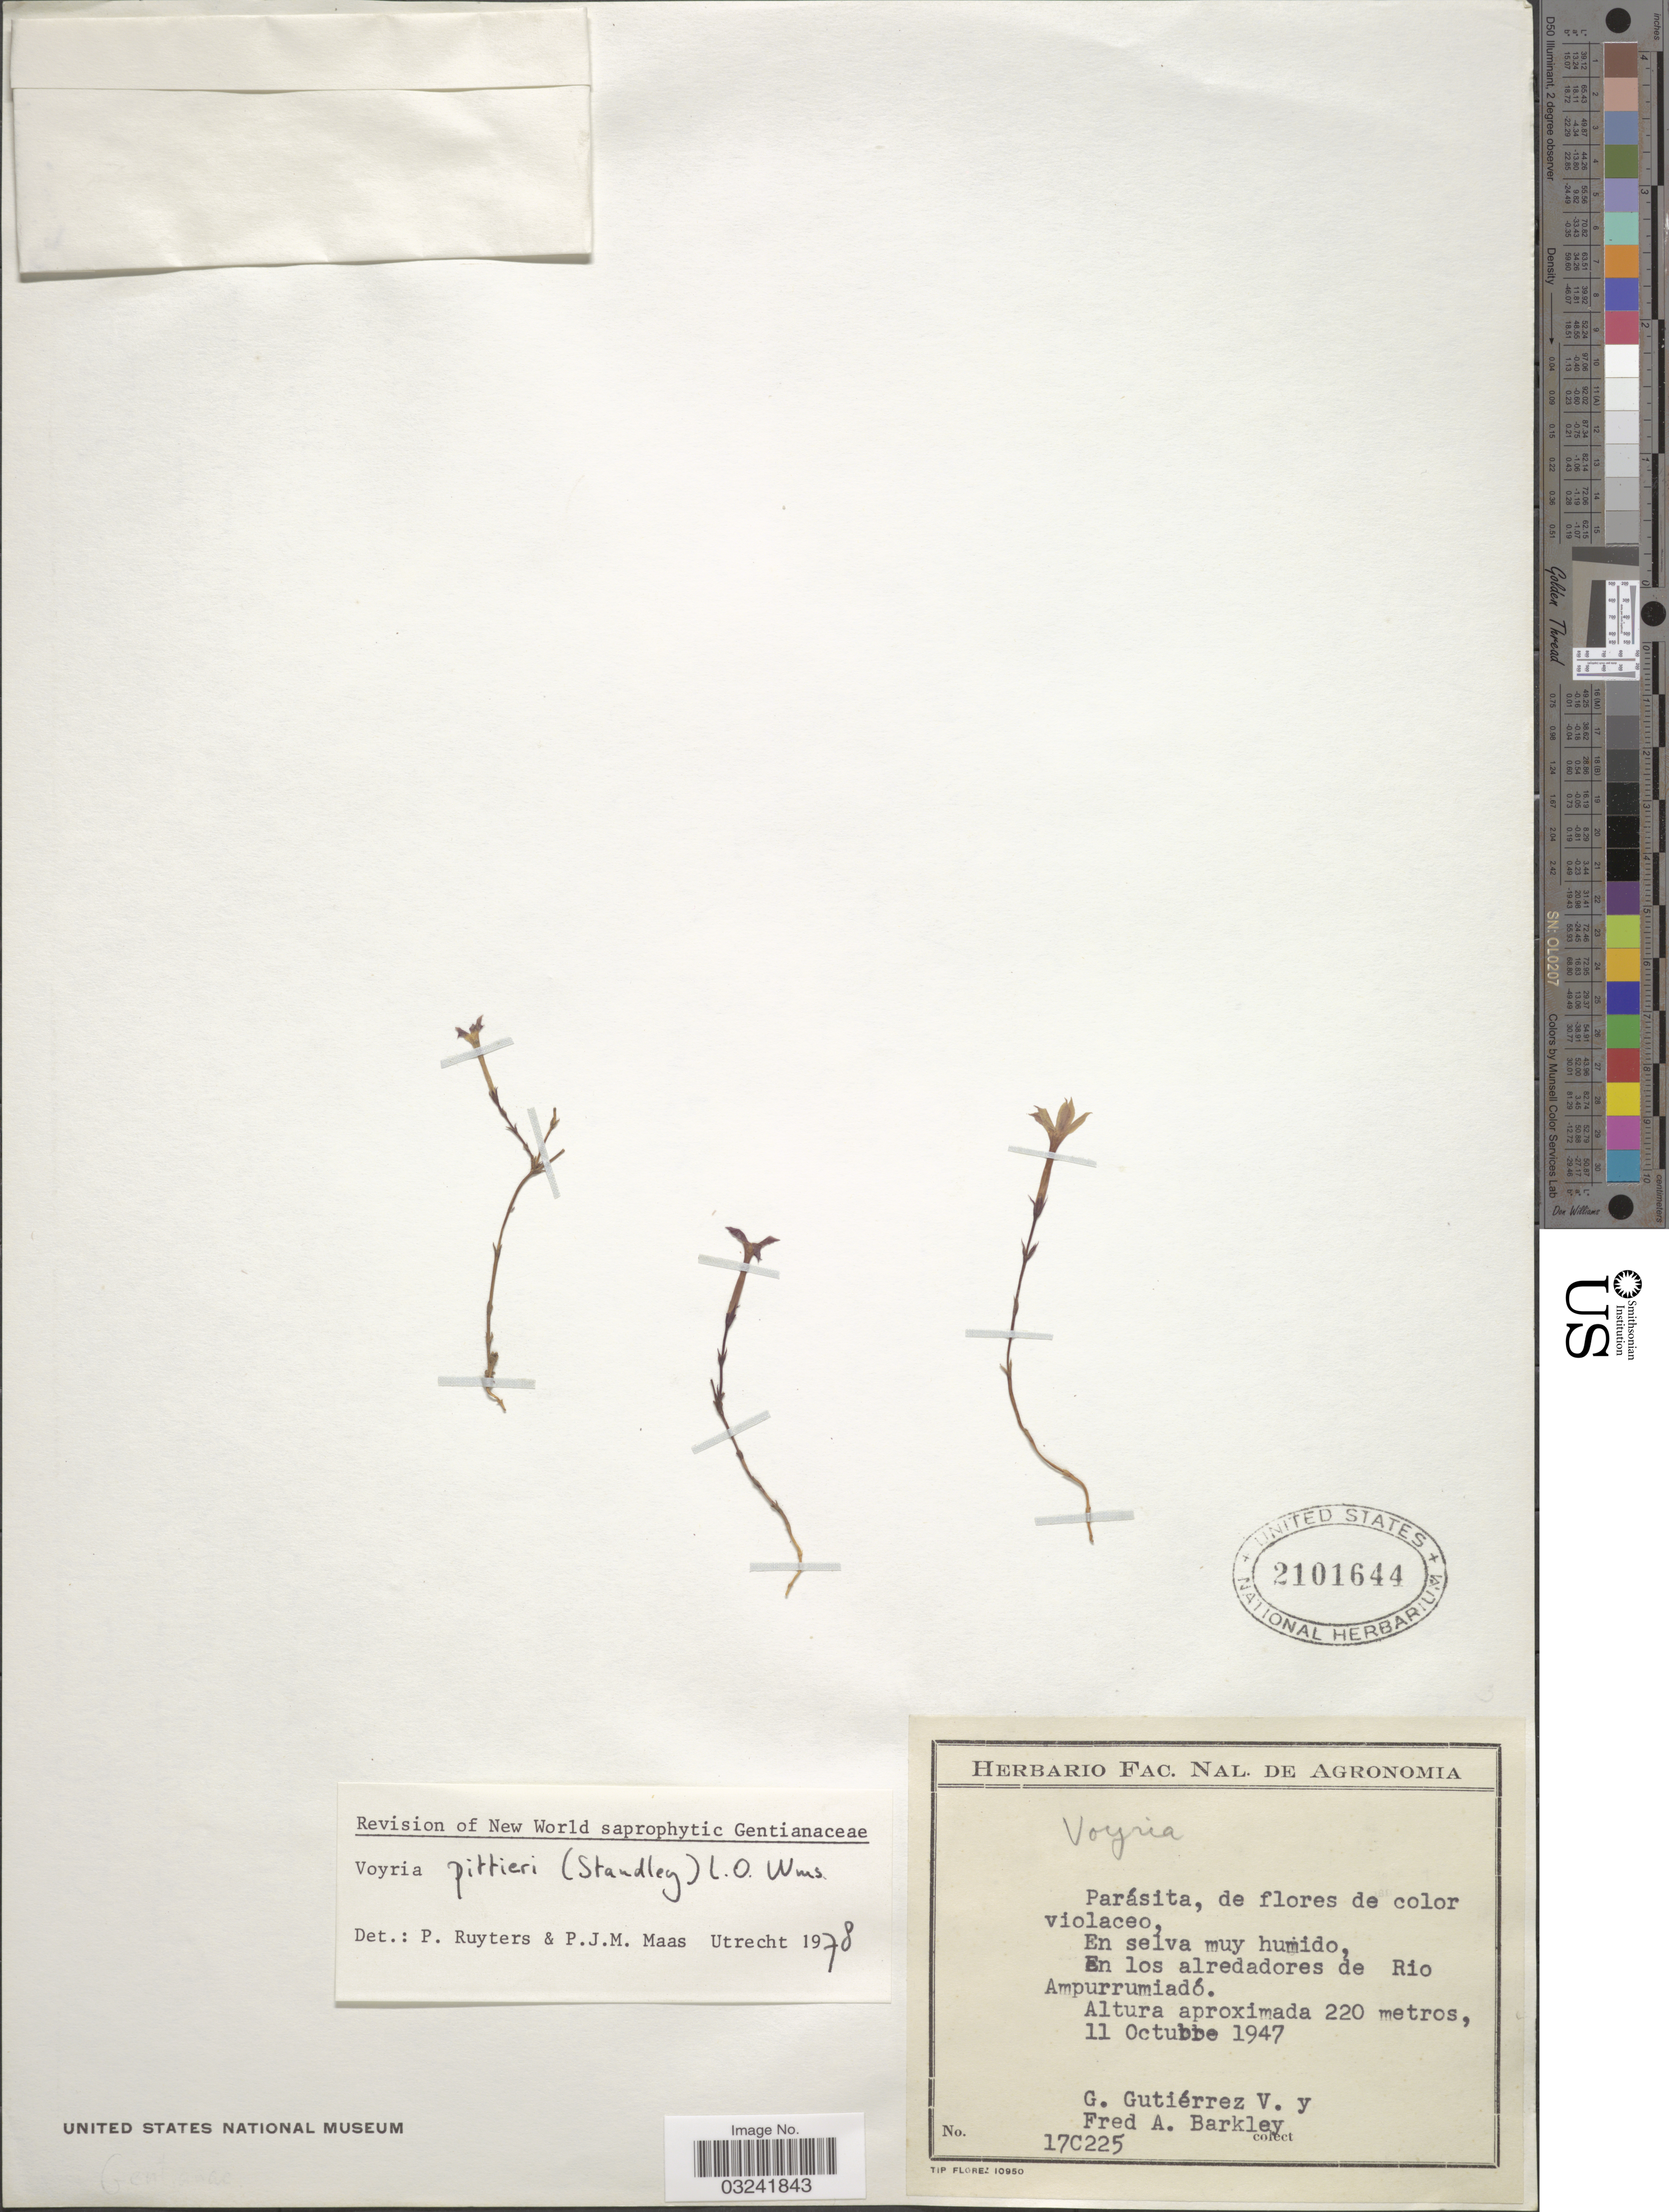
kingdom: Plantae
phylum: Tracheophyta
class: Magnoliopsida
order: Gentianales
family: Gentianaceae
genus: Voyria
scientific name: Voyria pittieri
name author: (Standl.) L.O. Williams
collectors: G. Gutiérrez V. & F. A. Barkley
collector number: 17C225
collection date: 1947-10-11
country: Colombia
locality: En los alredadores de Rio Ampurrumiadó.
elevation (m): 220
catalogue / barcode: US 2101644